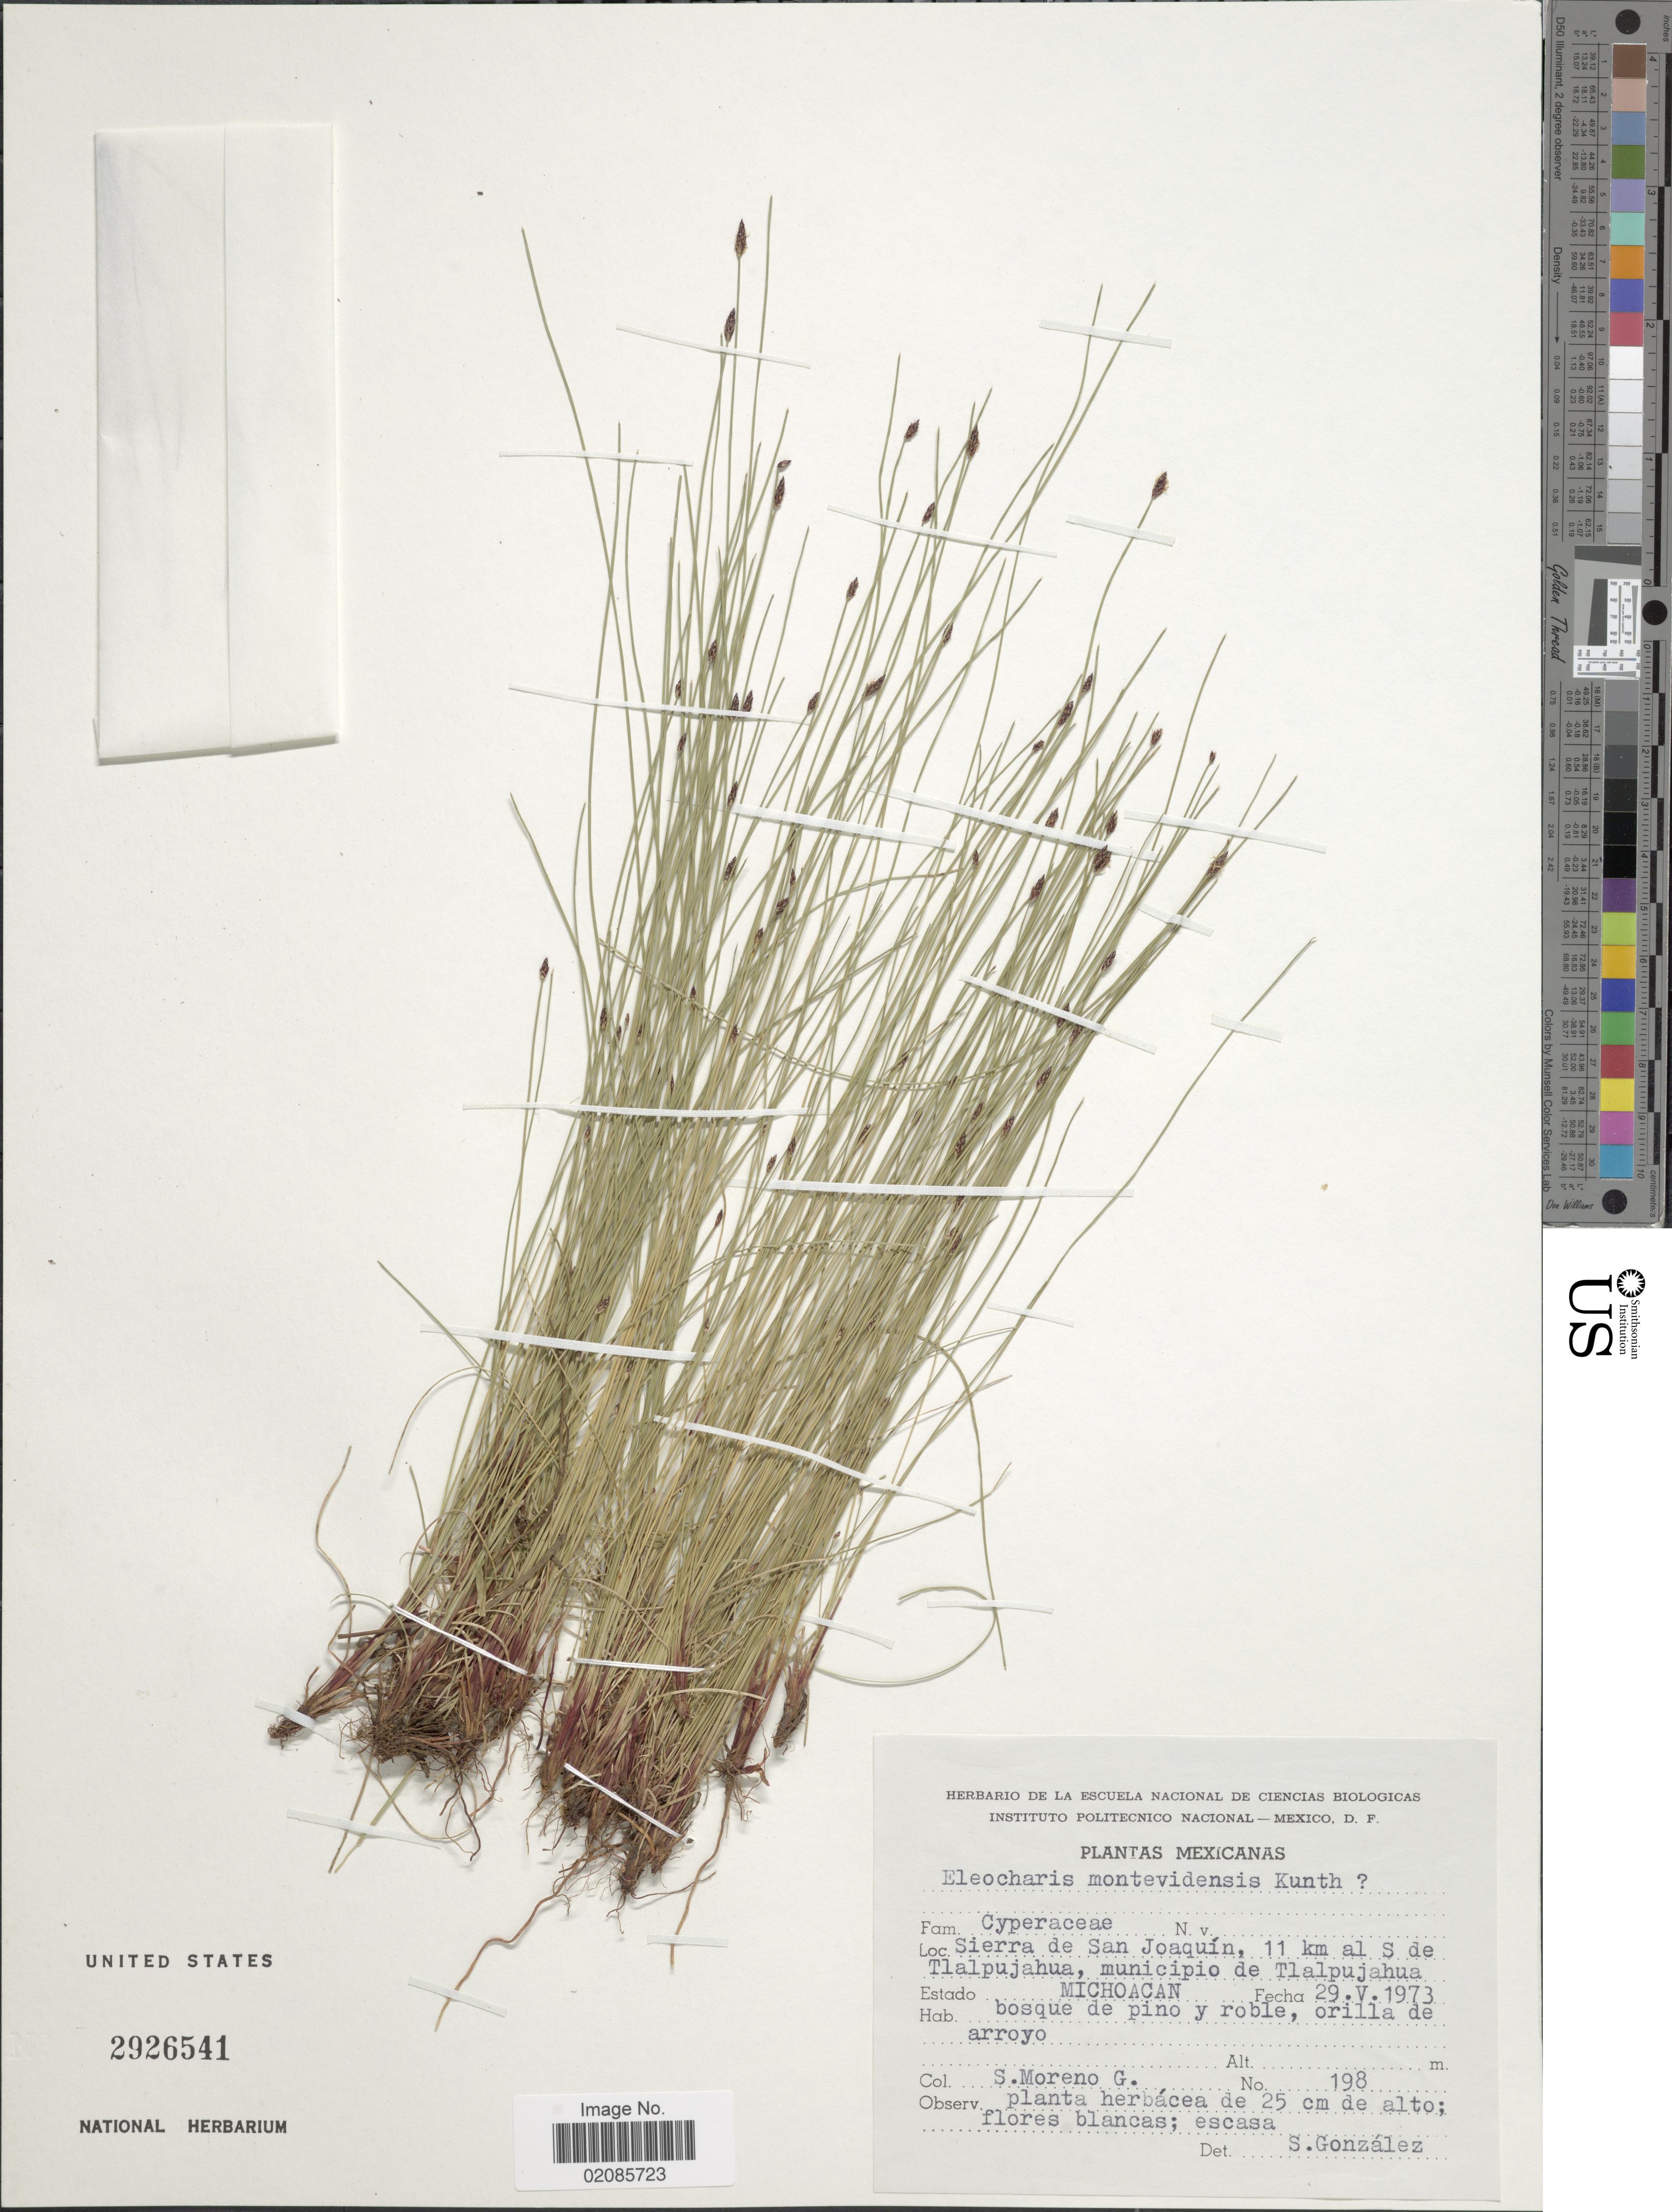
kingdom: Plantae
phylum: Tracheophyta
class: Liliopsida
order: Poales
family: Cyperaceae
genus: Eleocharis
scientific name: Eleocharis montevidensis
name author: Kunth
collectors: Moreno G., S.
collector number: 198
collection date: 1973-05-29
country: Mexico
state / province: Michoacán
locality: Sierra de San Joaquin, 11 km al S de Tlalpujahua, municipio de Tlalpujahua.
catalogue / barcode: US 2926541